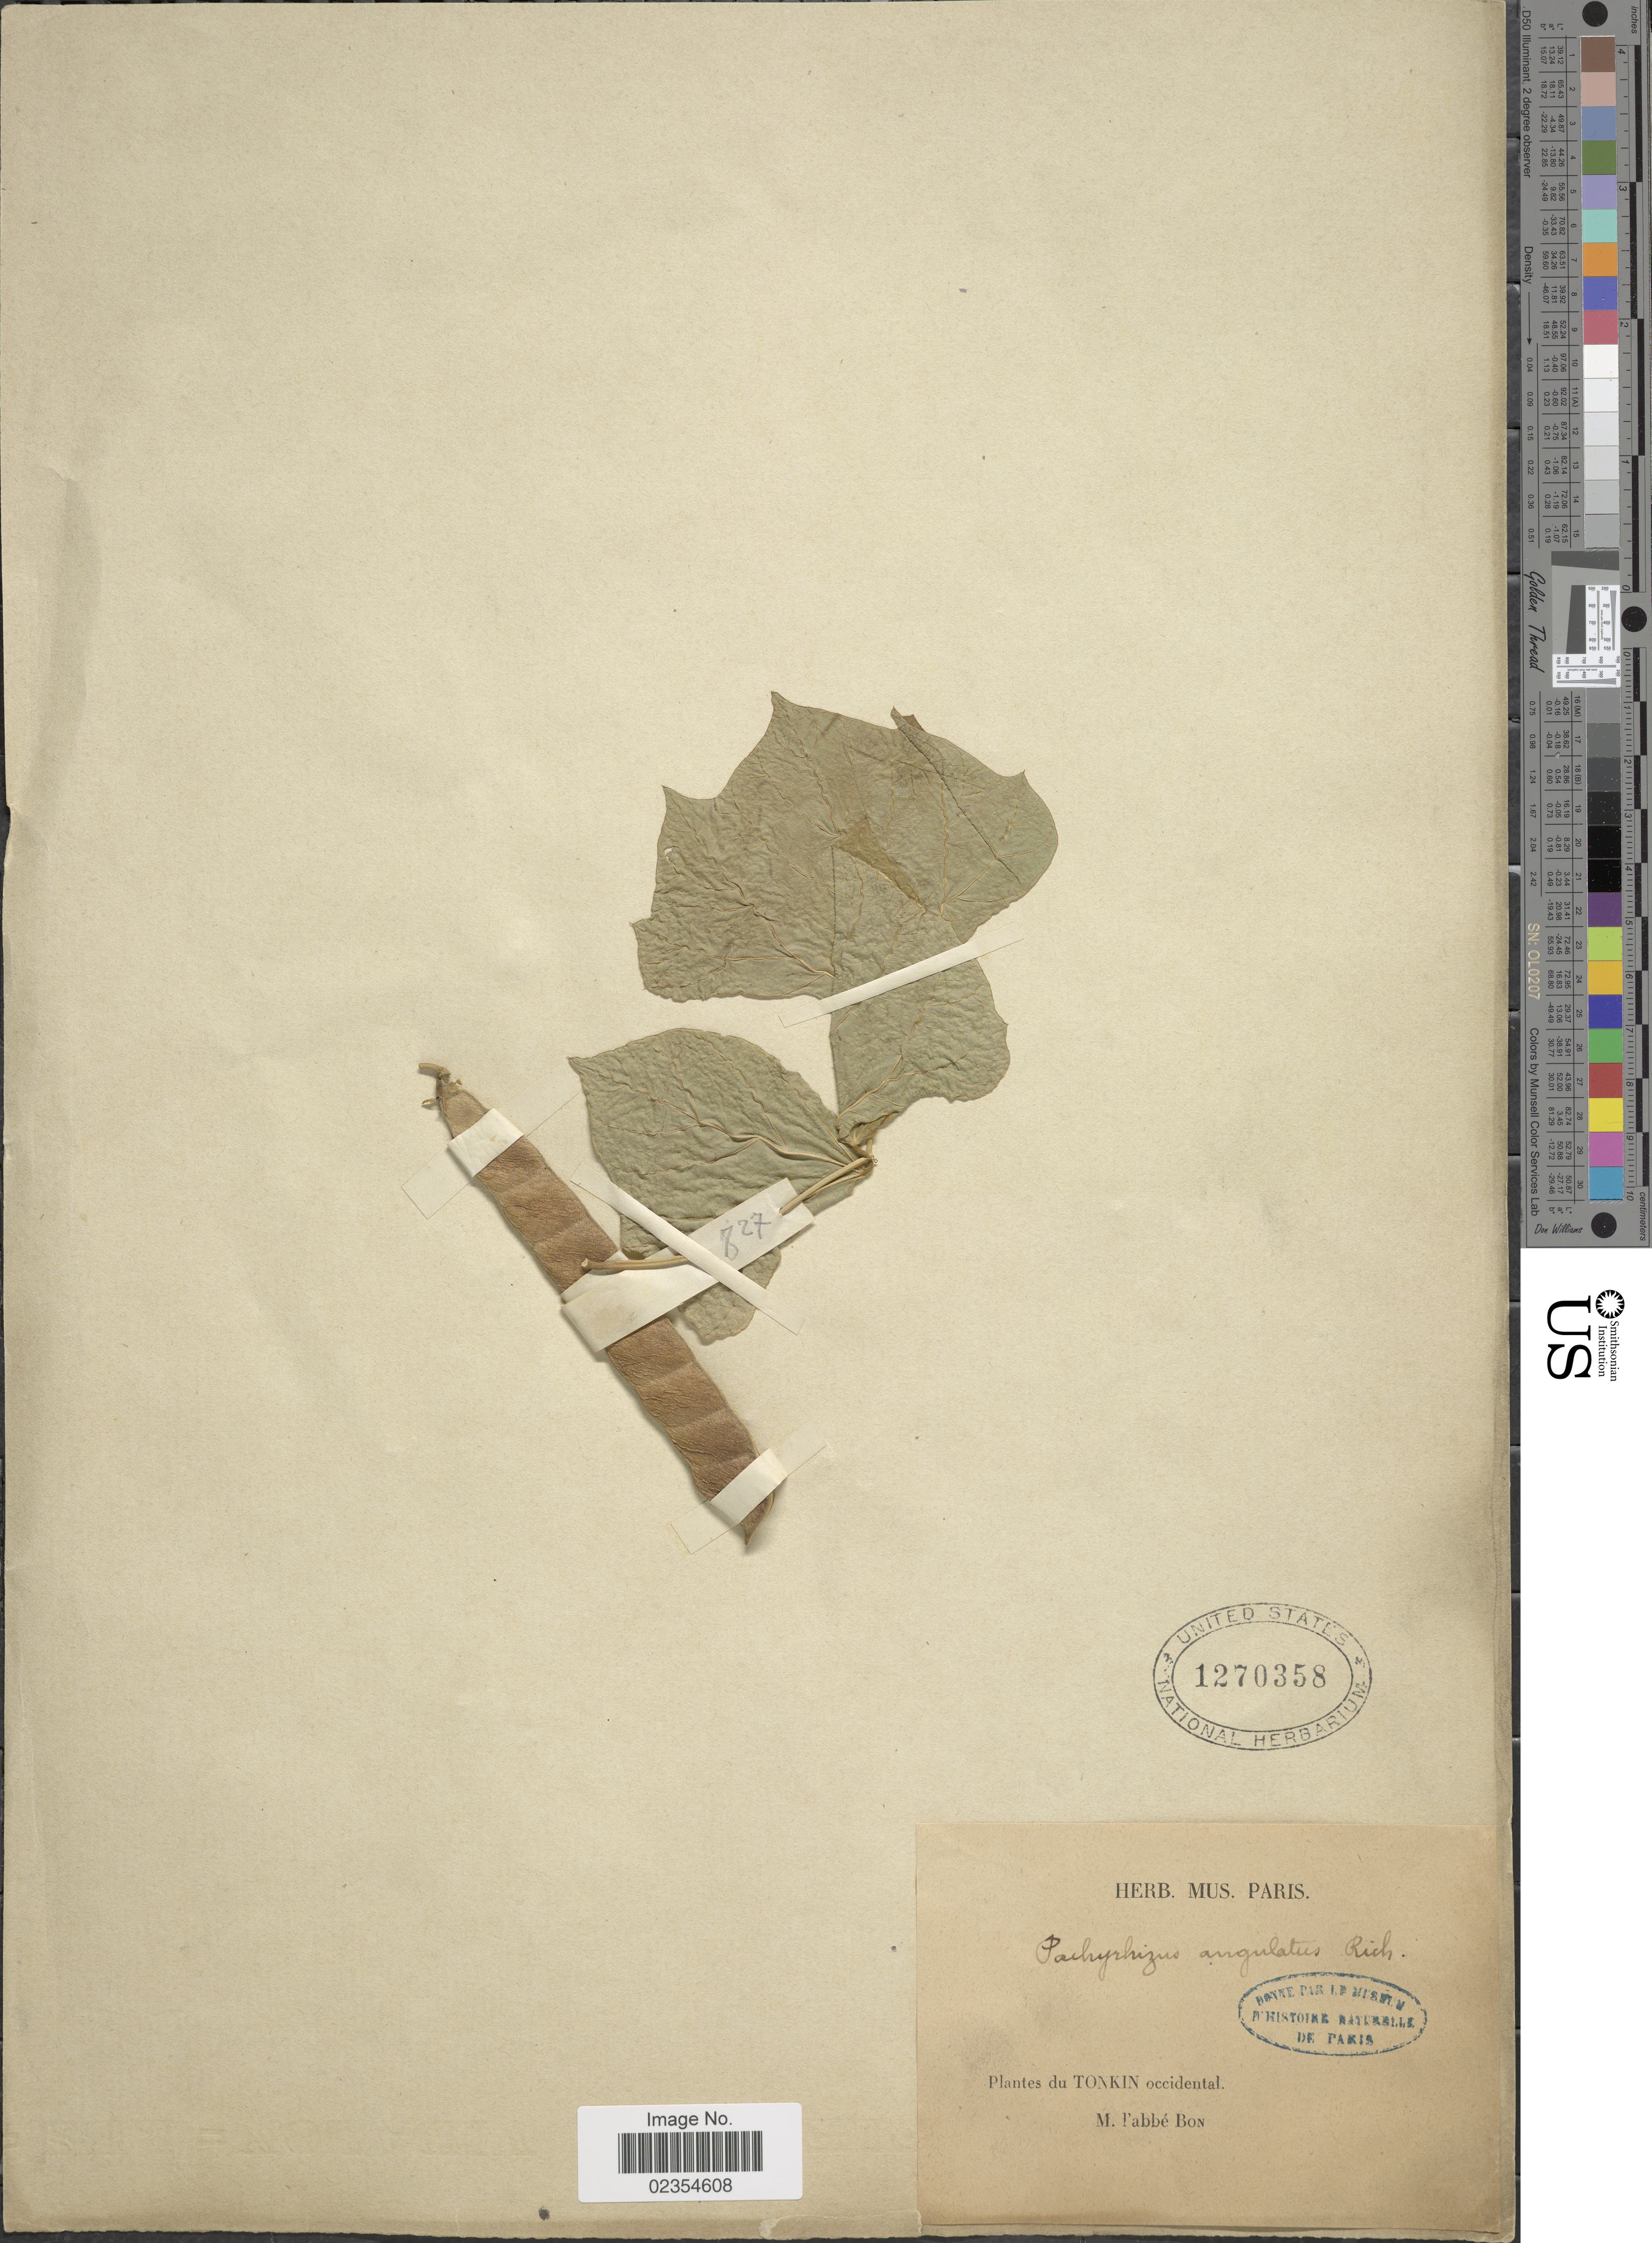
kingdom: Plantae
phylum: Tracheophyta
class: Magnoliopsida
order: Fabales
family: Fabaceae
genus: Pachyrhizus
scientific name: Pachyrhizus erosus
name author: (L.) Urb.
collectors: H. F. Bon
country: Vietnam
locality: Tonkin occidental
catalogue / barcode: US 1270358